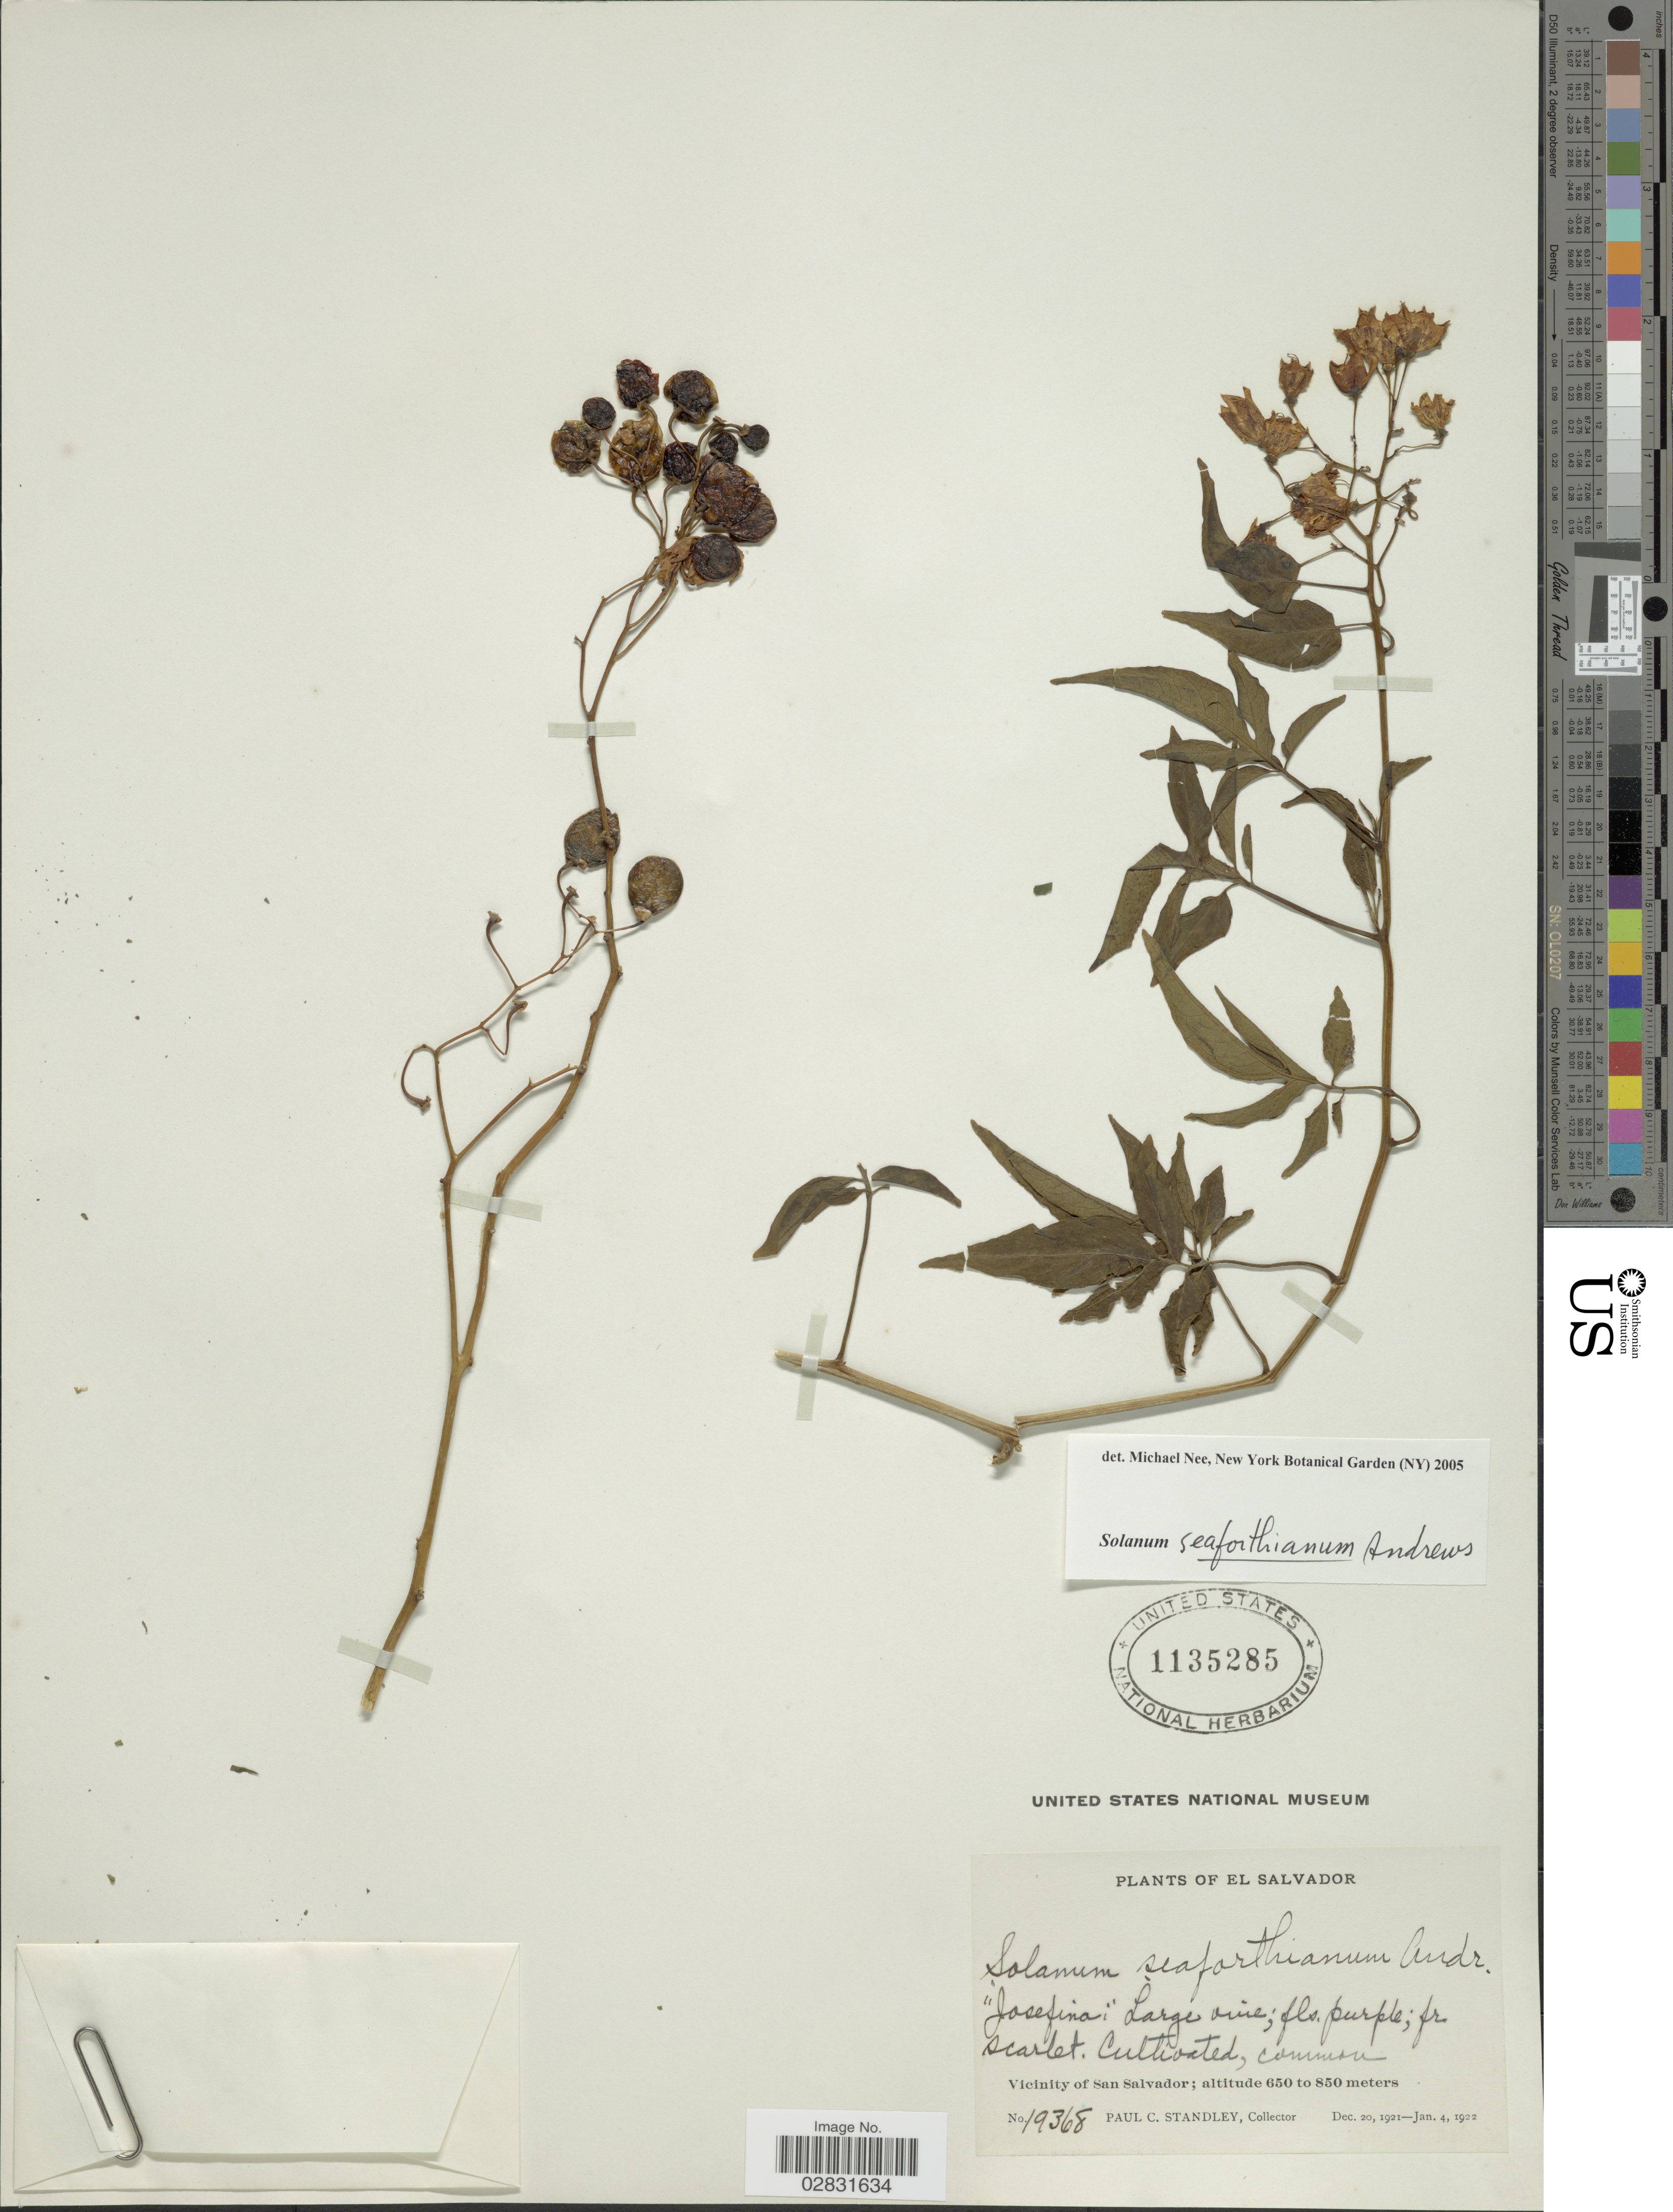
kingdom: Plantae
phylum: Tracheophyta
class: Magnoliopsida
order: Solanales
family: Solanaceae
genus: Solanum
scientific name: Solanum seaforthianum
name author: Andrews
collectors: P. C. Standley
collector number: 19368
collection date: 1921-12-20/1922-01-04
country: El Salvador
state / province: San Salvador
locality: Vicinity of San Salvador.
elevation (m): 650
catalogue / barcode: US 1135285